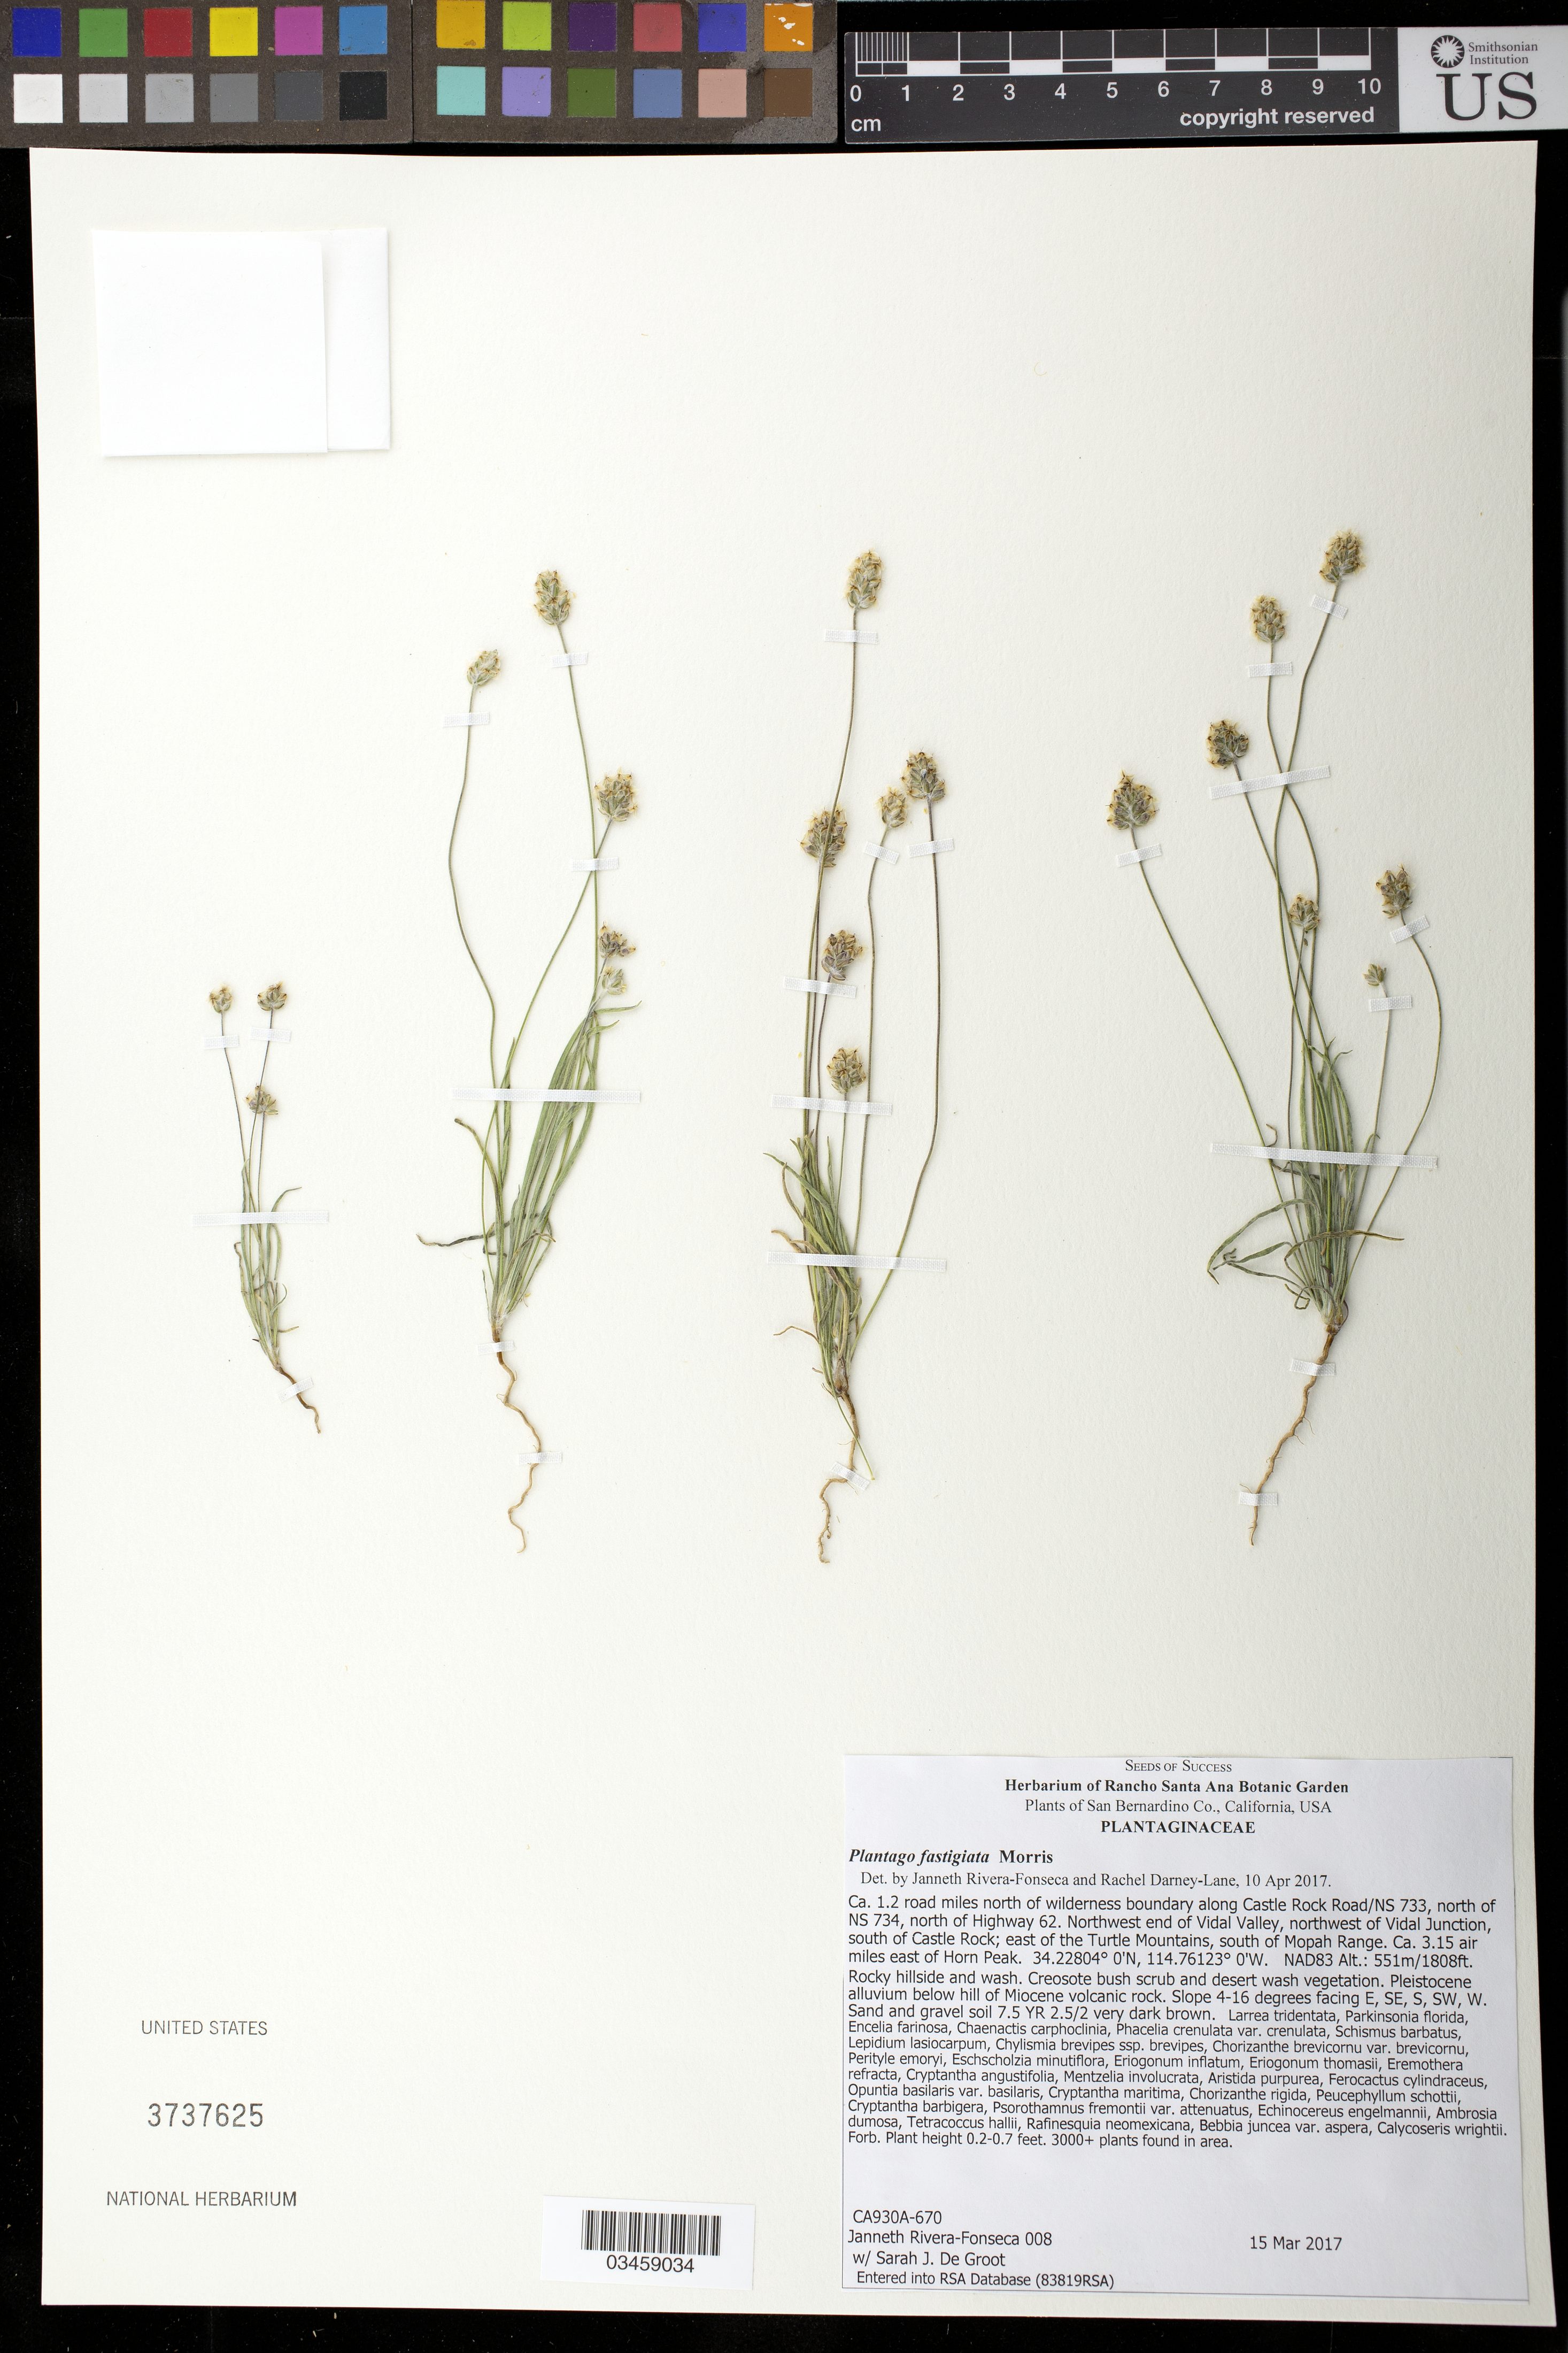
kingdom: Plantae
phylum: Tracheophyta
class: Magnoliopsida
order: Lamiales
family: Plantaginaceae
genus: Plantago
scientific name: Plantago ovata var. fastigiata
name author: (E. Morris) Meyers & Liston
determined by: Strong, Mark T., (BOT), Smithsonian Institution - National Museum of Natural History (UNITED STATES)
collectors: J. Rivera-Fonseca & S. De Groot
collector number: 008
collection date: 2017-03-15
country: United States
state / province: California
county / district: San Bernardino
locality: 1.2 road mi. N of wilderness boundary along Castle Rock Road/NS 733, N of NS 734, N of Hwy 62, NW end of Vidal Valley, NW of Vidal Jct, S of Castle Rock, E of the Turtle Mts, S of Mopah Range, 3.15 air mi. E of Horn Peak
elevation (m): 551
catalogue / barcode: US 3737625